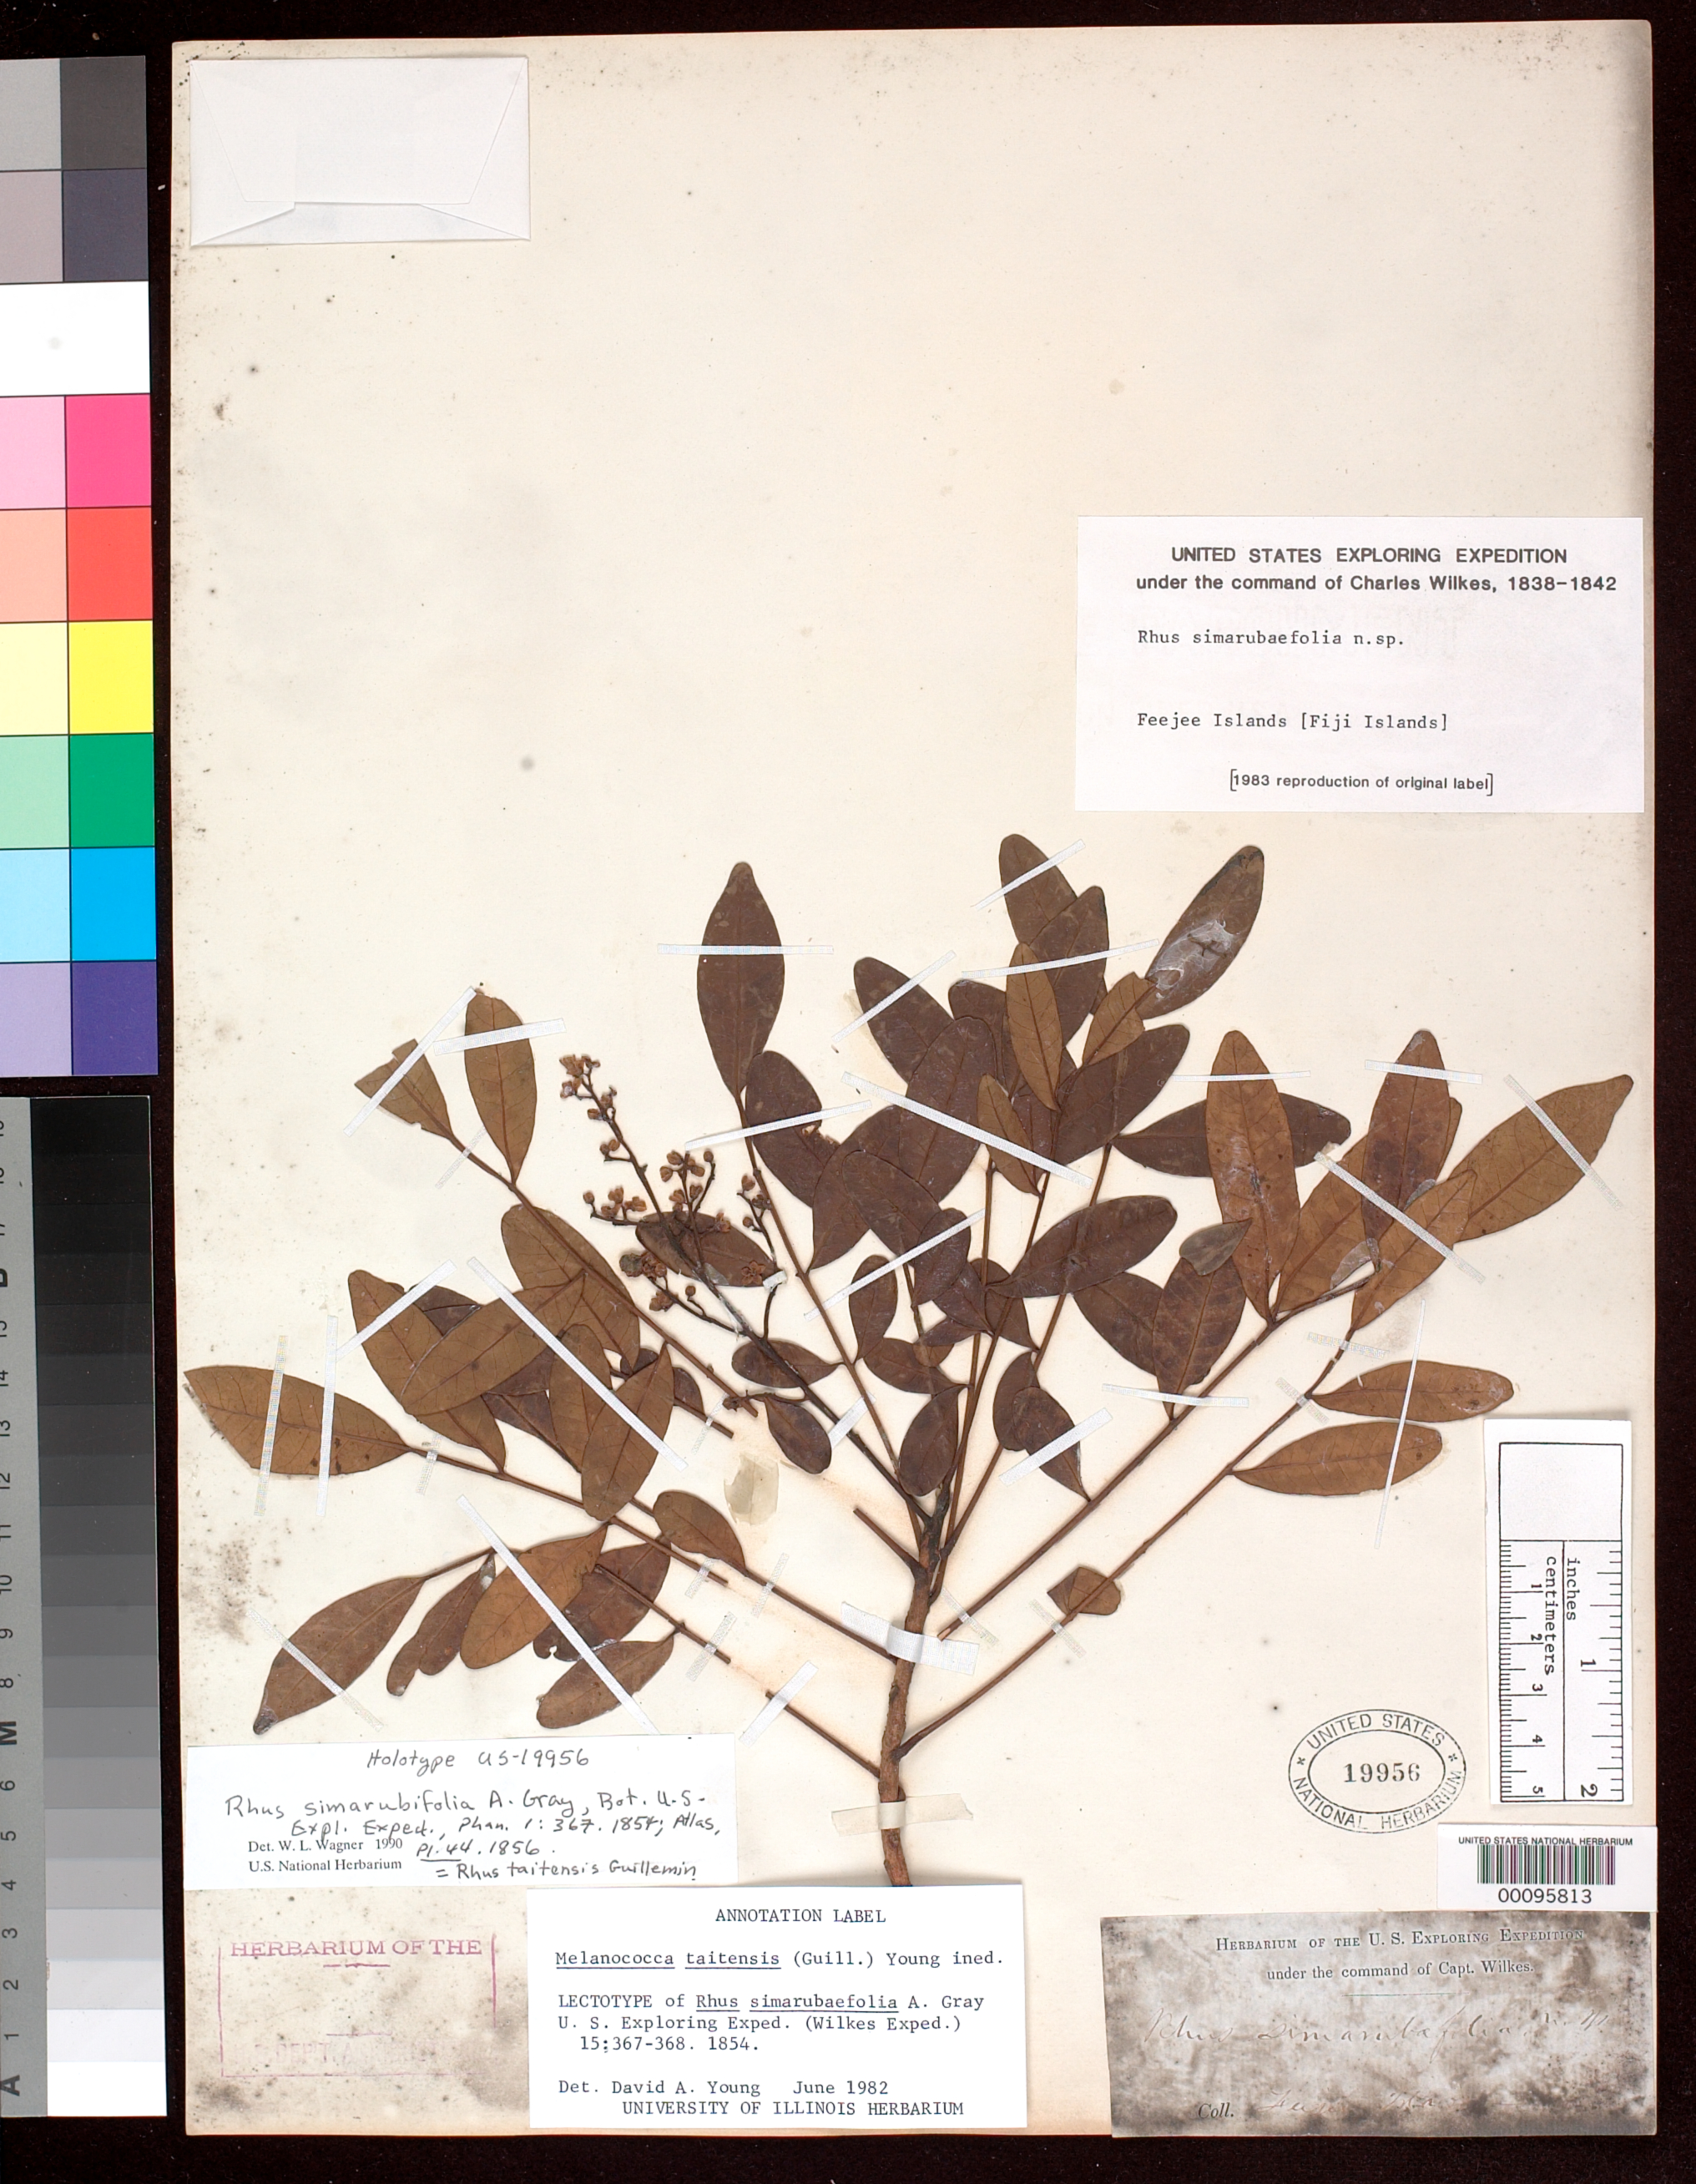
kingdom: Plantae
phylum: Tracheophyta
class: Magnoliopsida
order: Sapindales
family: Anacardiaceae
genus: Rhus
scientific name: Rhus simarubaefolia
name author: A. Gray in Wilkes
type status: Holotype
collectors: Wilkes Explor. Exped.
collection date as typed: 1838 to -- --- 1842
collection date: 1838/1842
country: Fiji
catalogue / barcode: US 19956